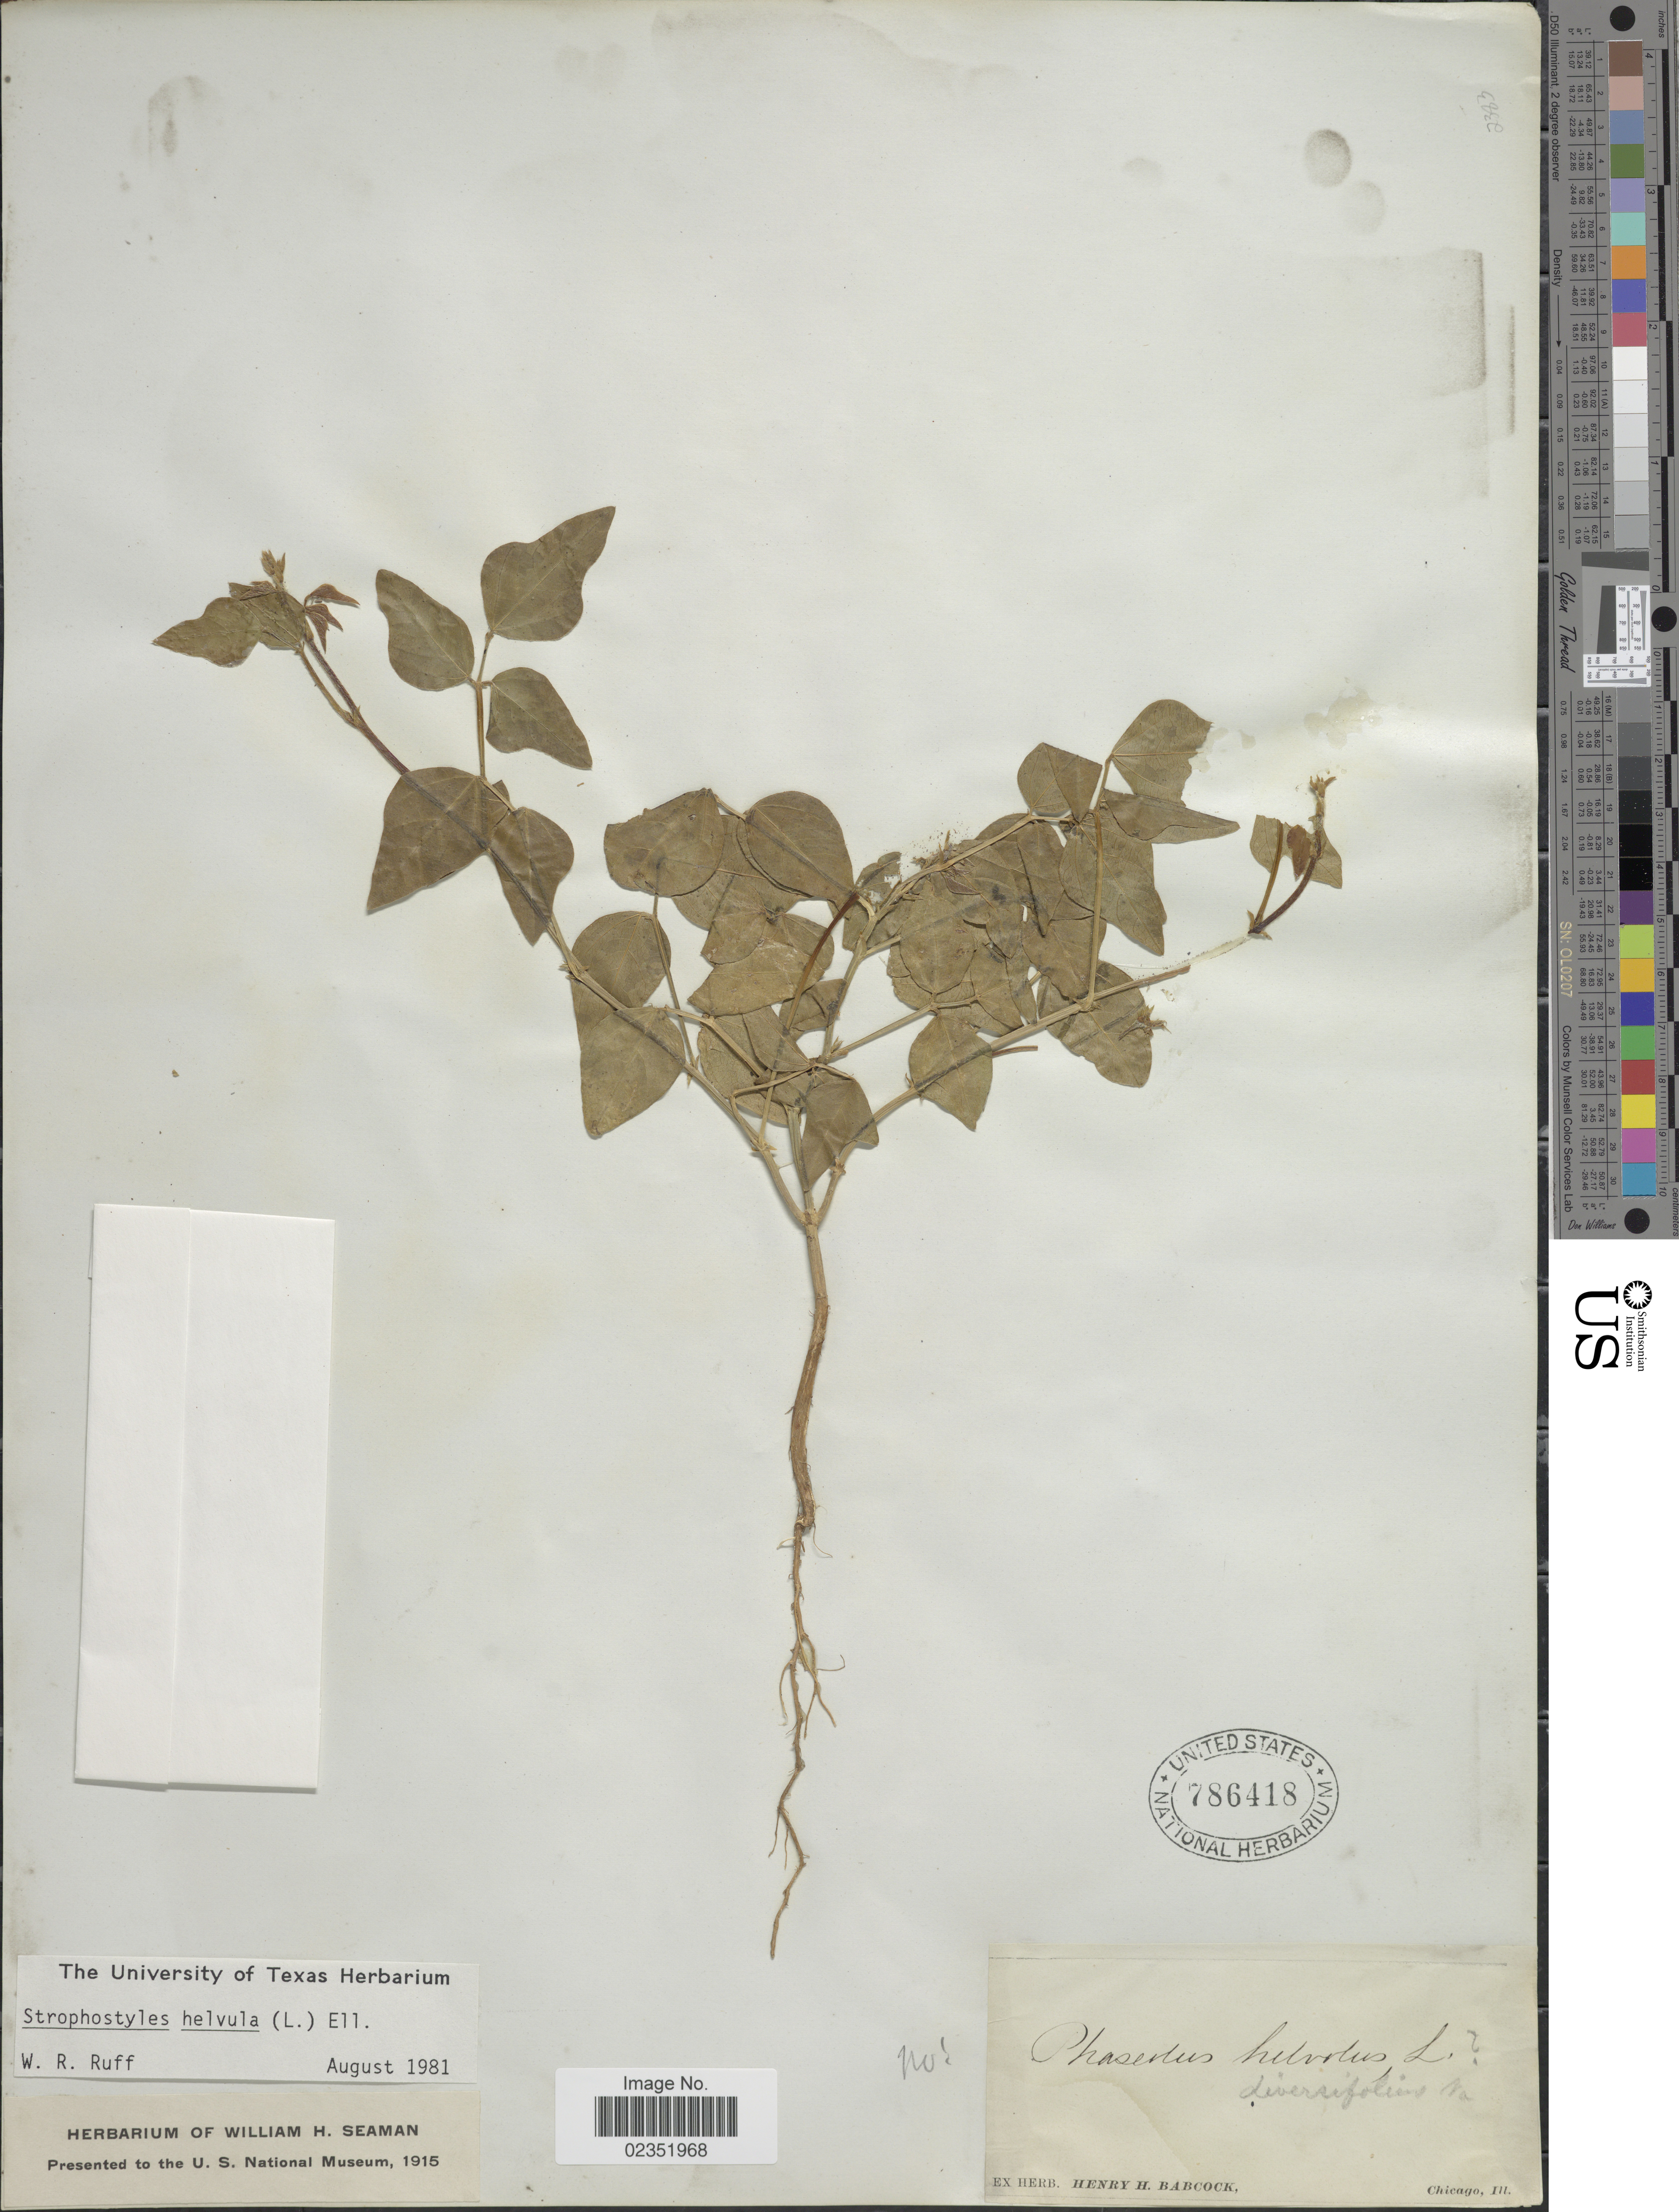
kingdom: Plantae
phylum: Tracheophyta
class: Magnoliopsida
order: Fabales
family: Fabaceae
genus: Strophostyles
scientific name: Strophostyles helvola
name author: (L.) Elliott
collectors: H. Babcock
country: United States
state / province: Illinois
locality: Chicago.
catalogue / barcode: US 786418